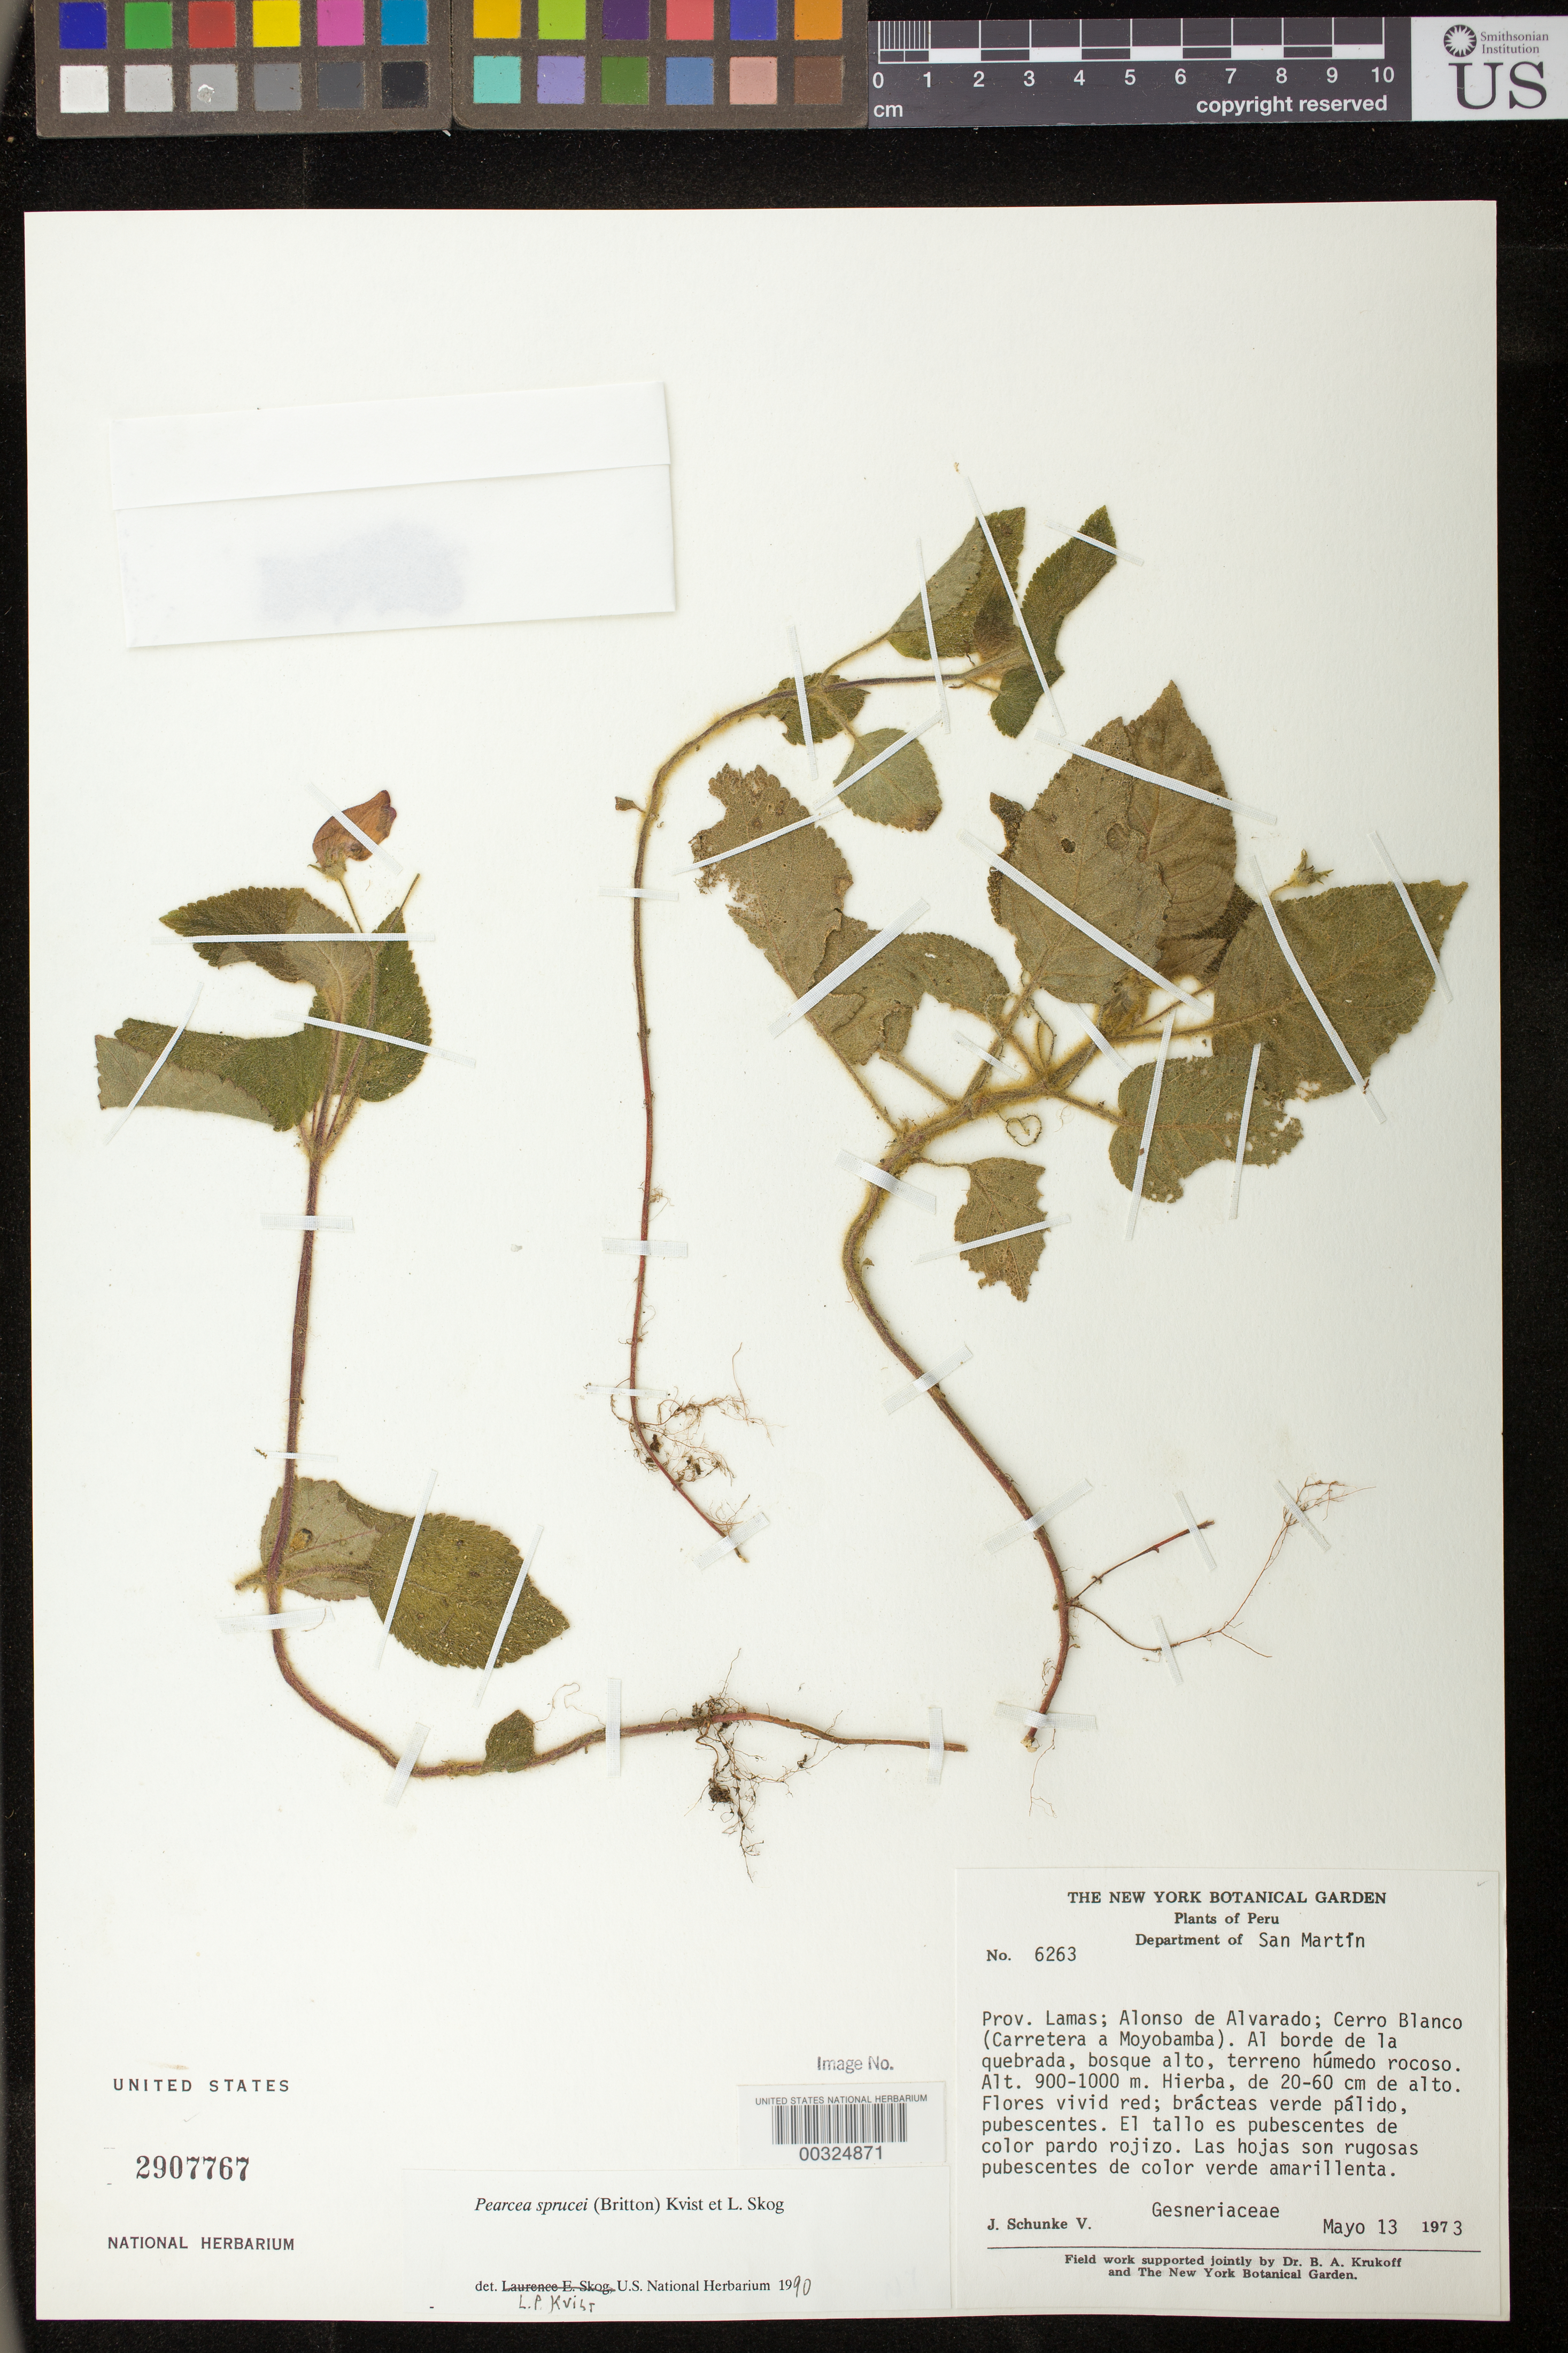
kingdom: Plantae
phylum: Tracheophyta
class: Magnoliopsida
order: Lamiales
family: Gesneriaceae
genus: Pearcea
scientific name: Pearcea sprucei var. sprucei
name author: (Britton ex Rusby) L.P. Kvist & L.E. Skog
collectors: J. Schunke Vigo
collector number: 6263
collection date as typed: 13 May 1973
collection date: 1973-05-13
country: Peru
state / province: San Martín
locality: Prov. Lamas; Alonso de Alvarado, Cerro Blanco (highway to Moyobamba)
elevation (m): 900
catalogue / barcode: US 2907767